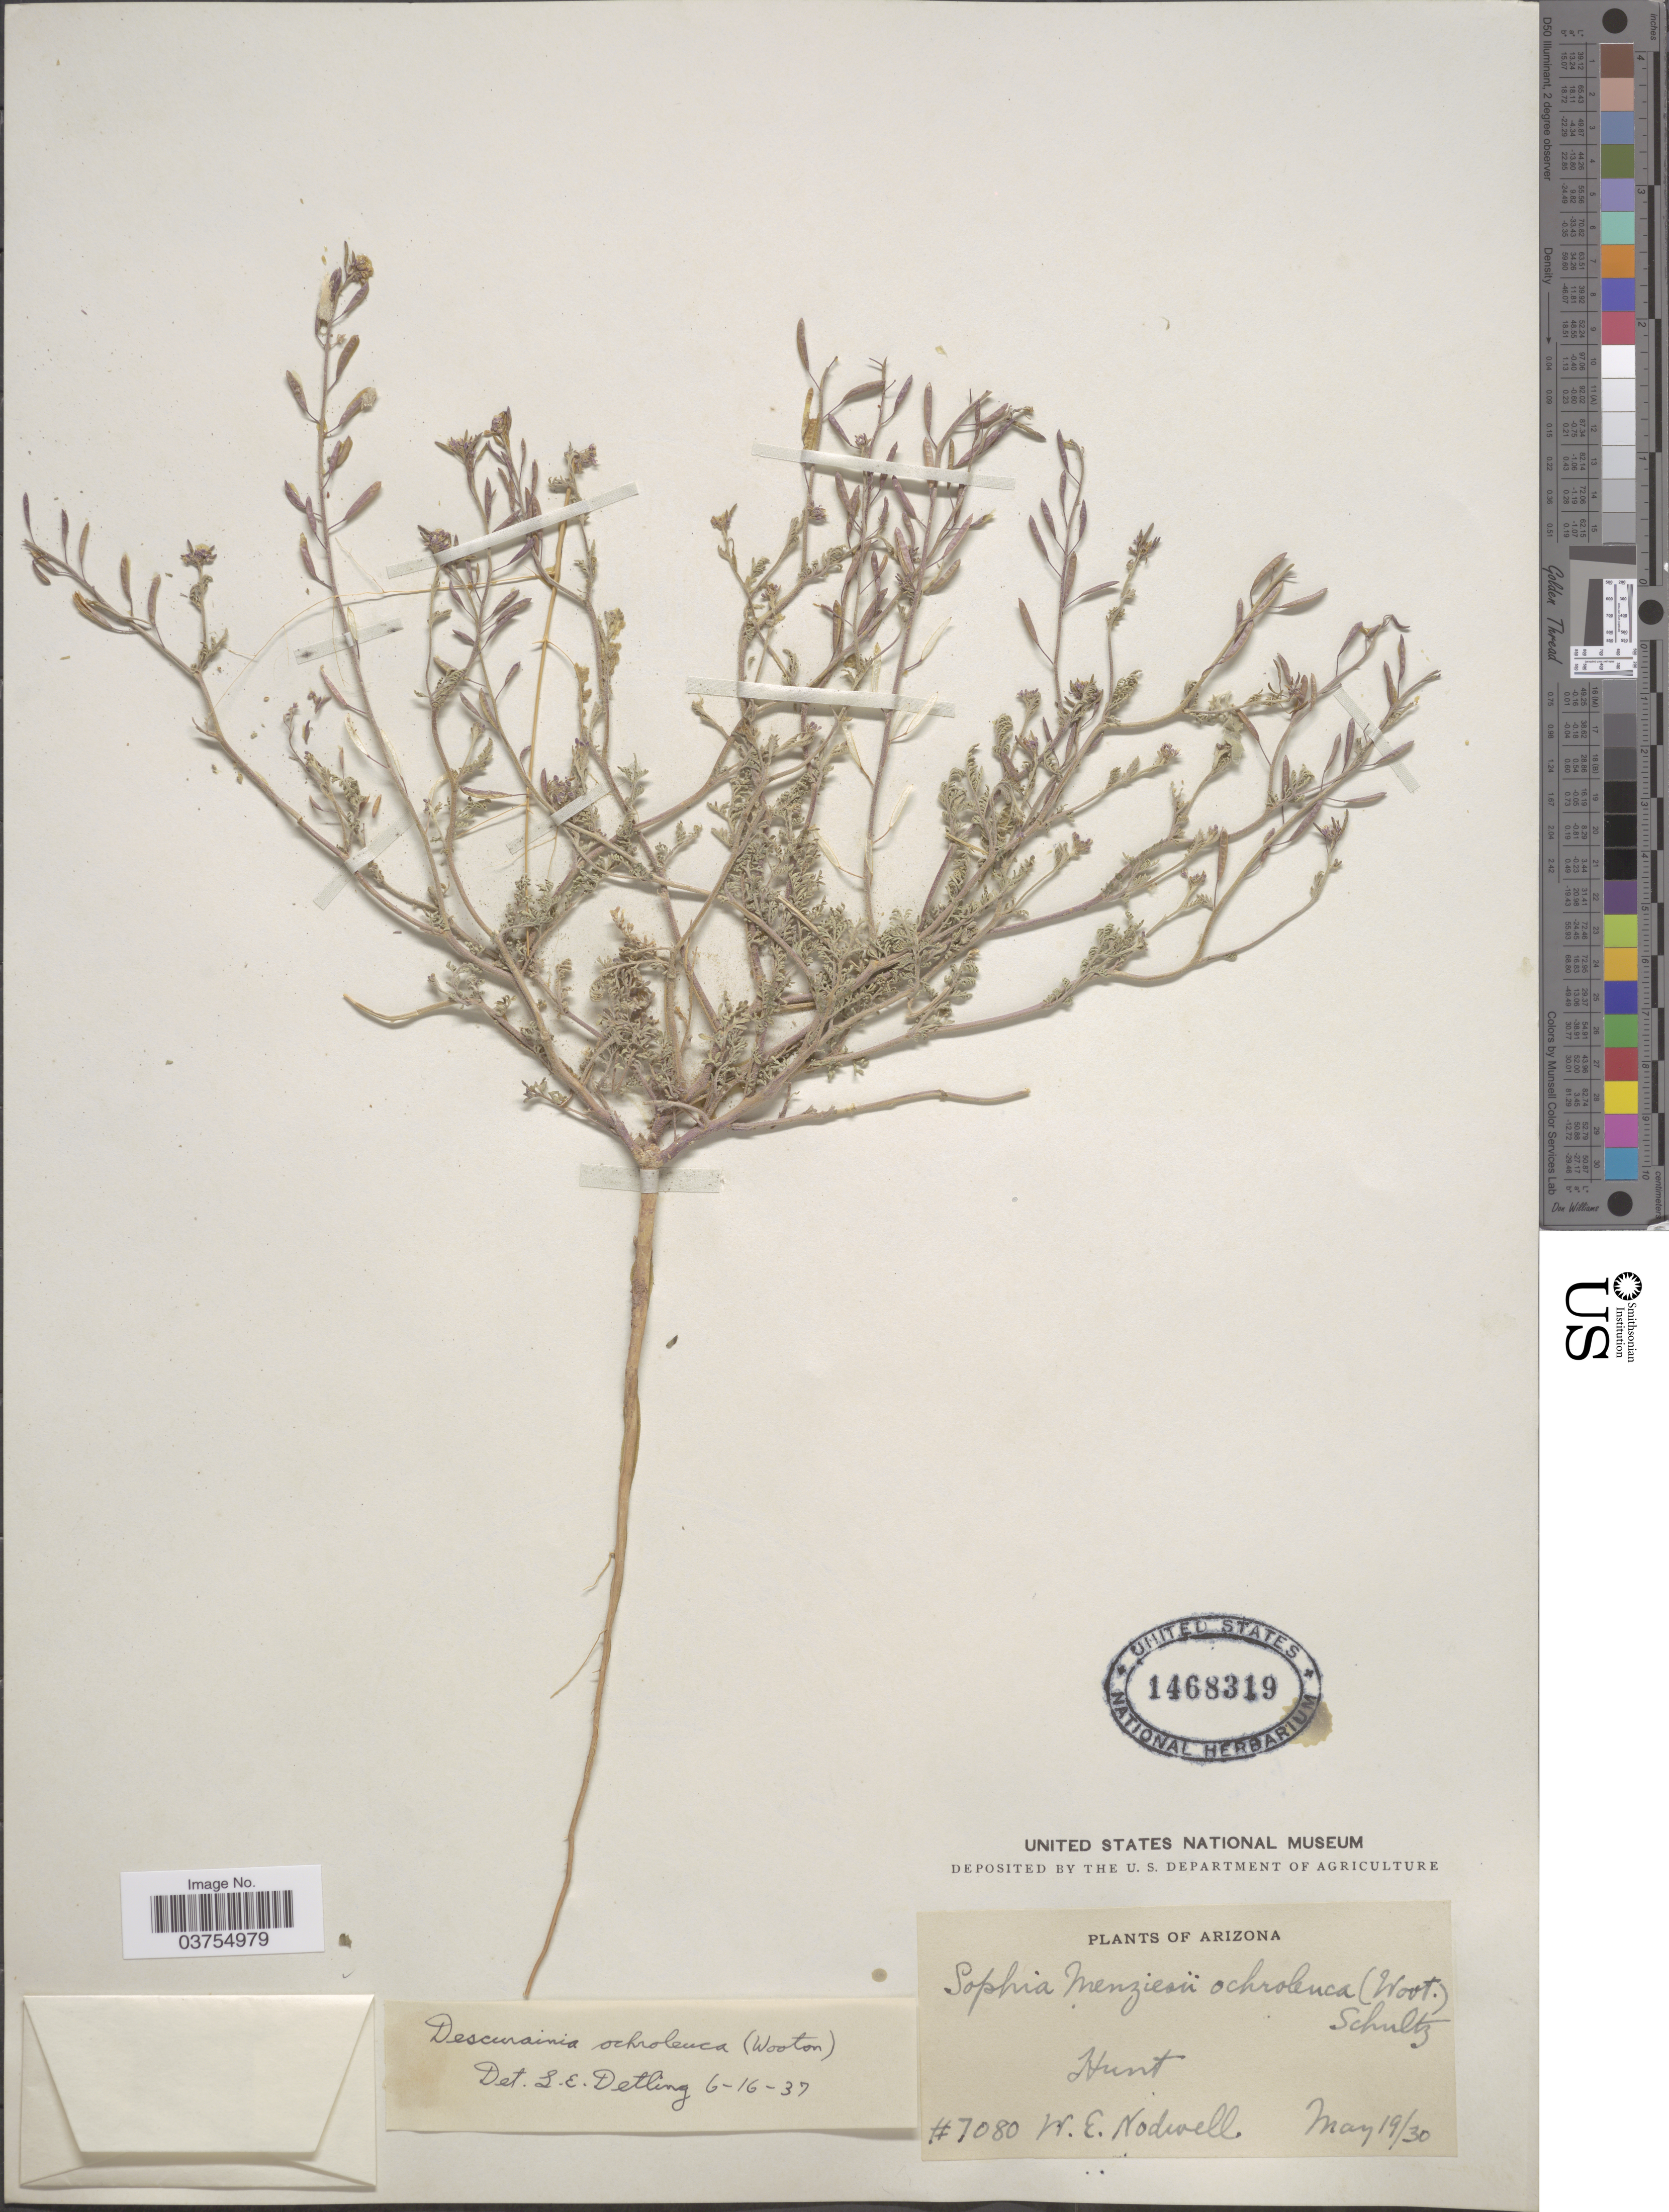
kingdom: Plantae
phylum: Tracheophyta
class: Magnoliopsida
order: Brassicales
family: Brassicaceae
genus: Descurainia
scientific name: Descurainia pinnata subsp. ochroleuca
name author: (Wooton) Detling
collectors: W. Nodwell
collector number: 7080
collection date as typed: Transcribed d/m/y: 19/5/30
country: United States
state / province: Arizona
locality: Hunt.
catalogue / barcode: US 1468319